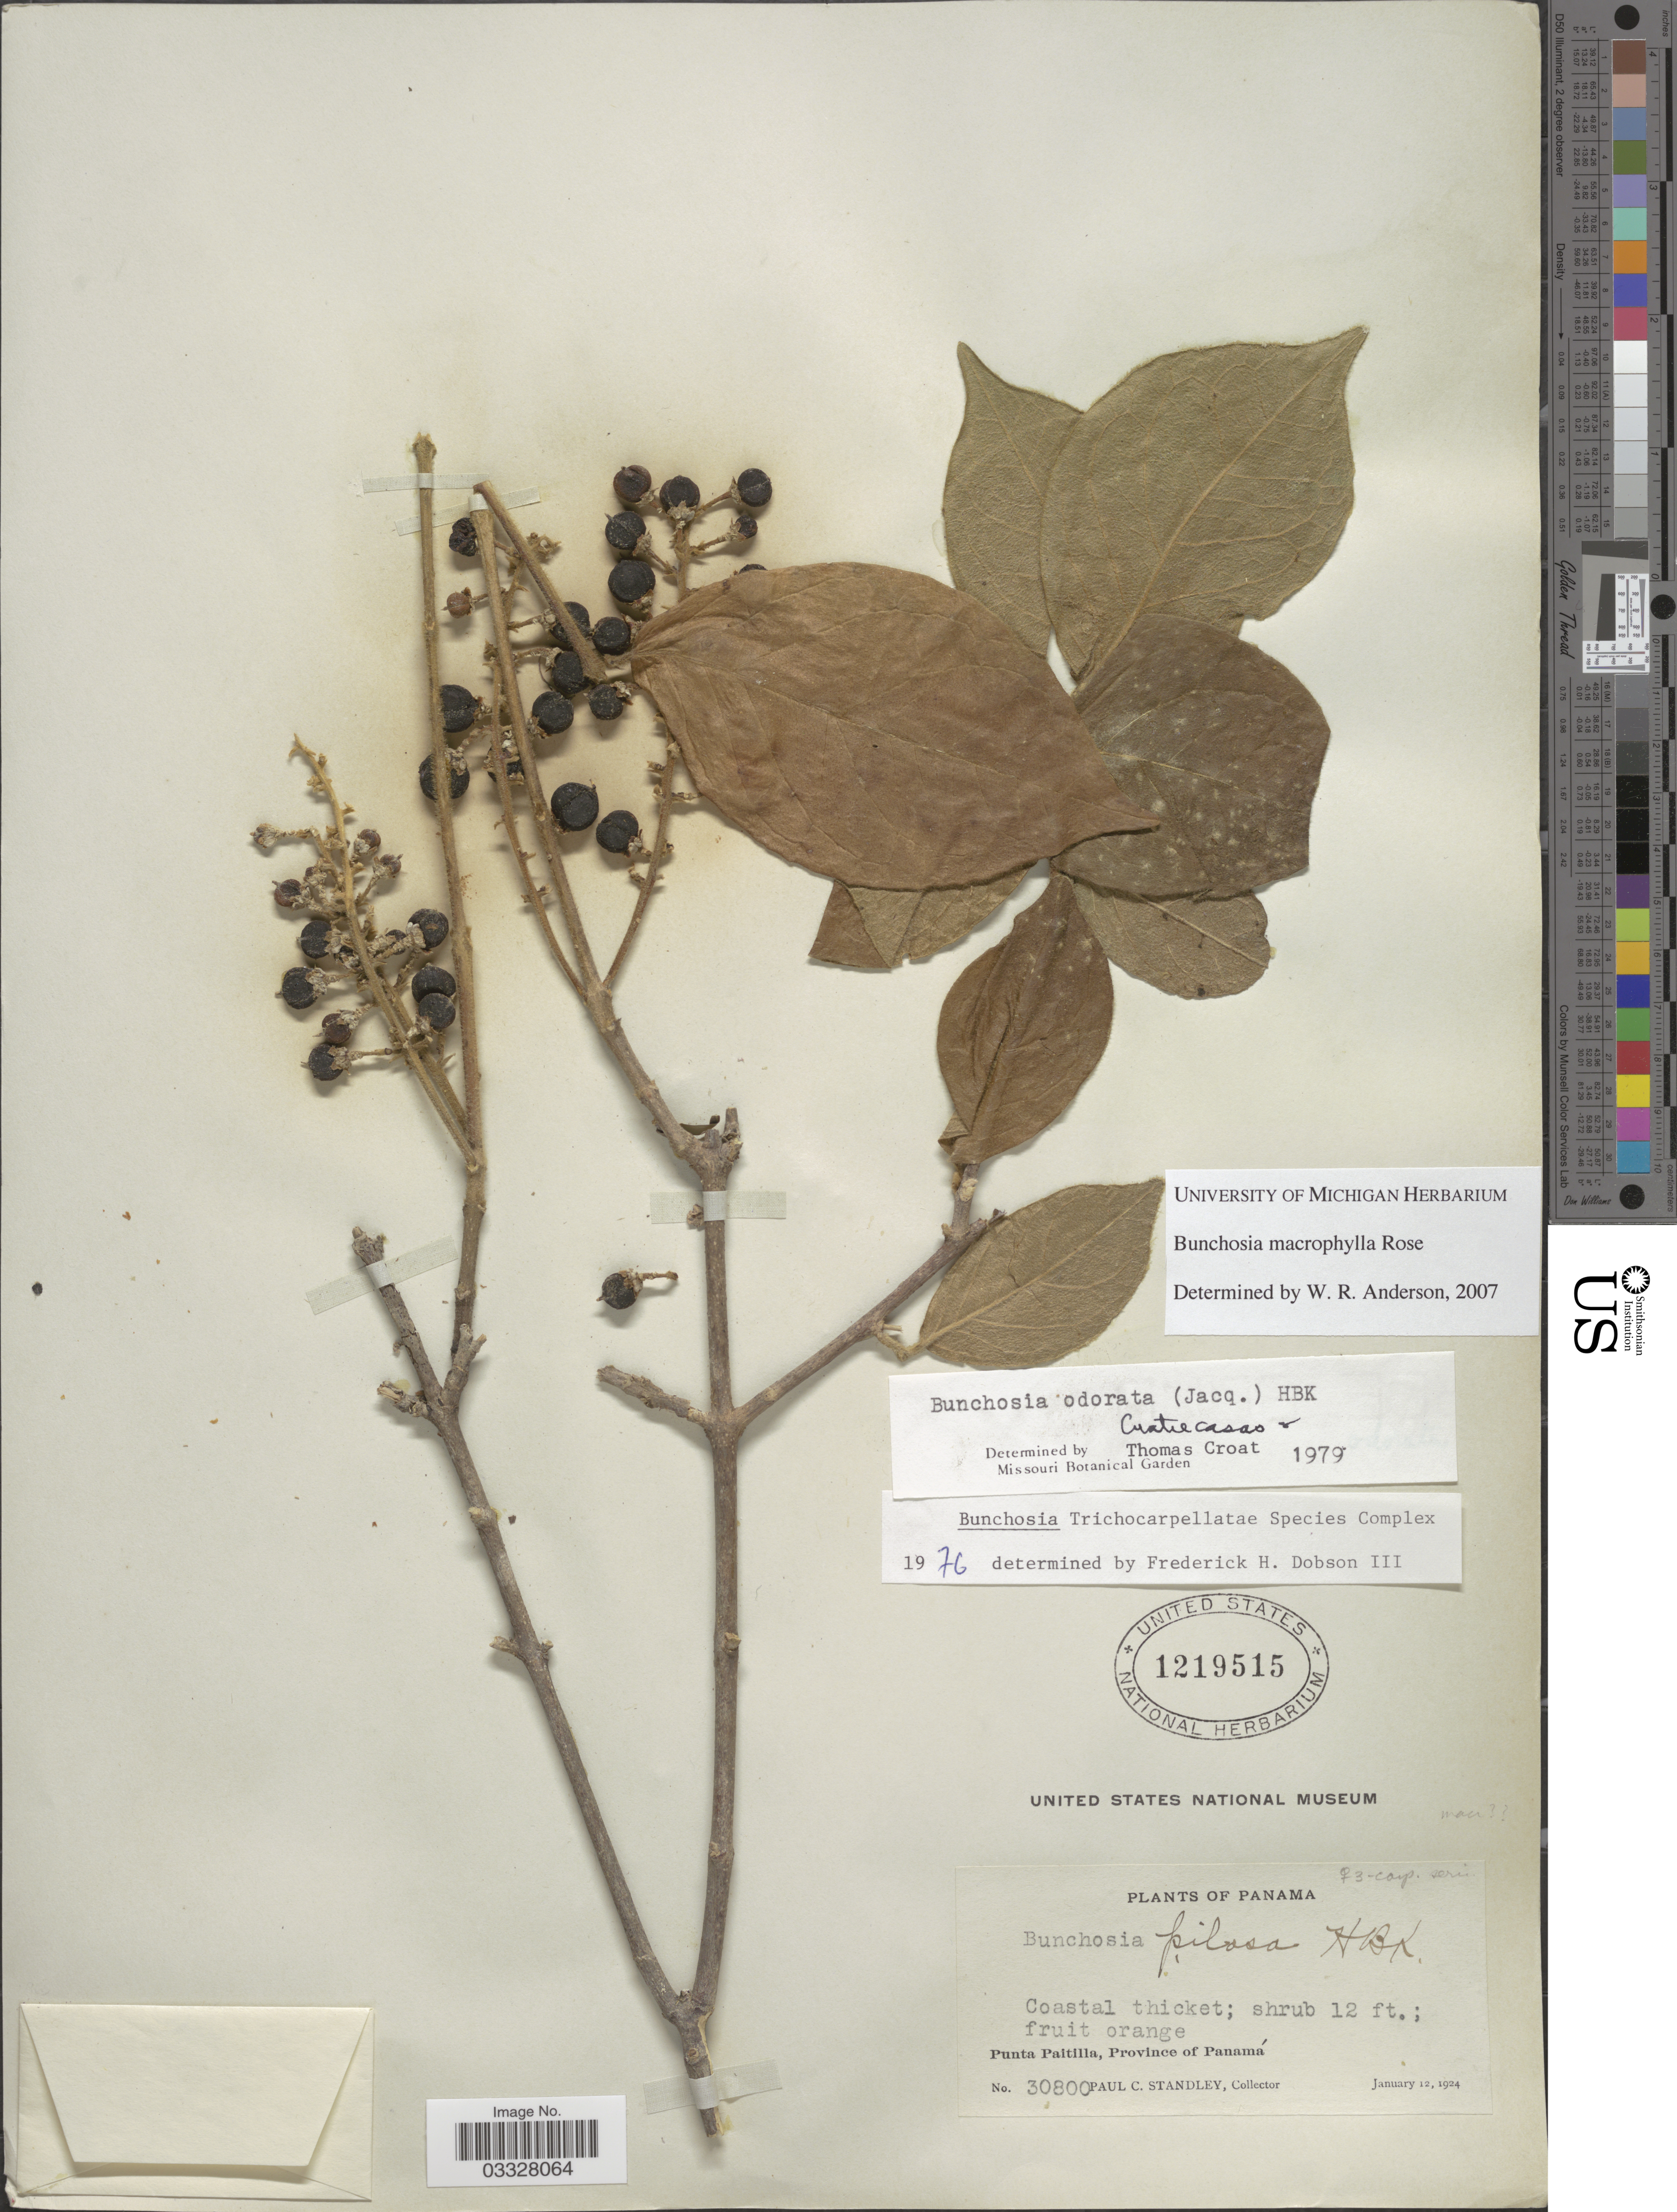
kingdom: Plantae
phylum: Tracheophyta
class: Magnoliopsida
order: Malpighiales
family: Malpighiaceae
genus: Bunchosia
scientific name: Bunchosia macrophylla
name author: Rose ex Donn. Sm. in Pittier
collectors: P. C. Standley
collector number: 30800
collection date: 1924-01-12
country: Panama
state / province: Panamá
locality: Punta Paitilla.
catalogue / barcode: US 1219515